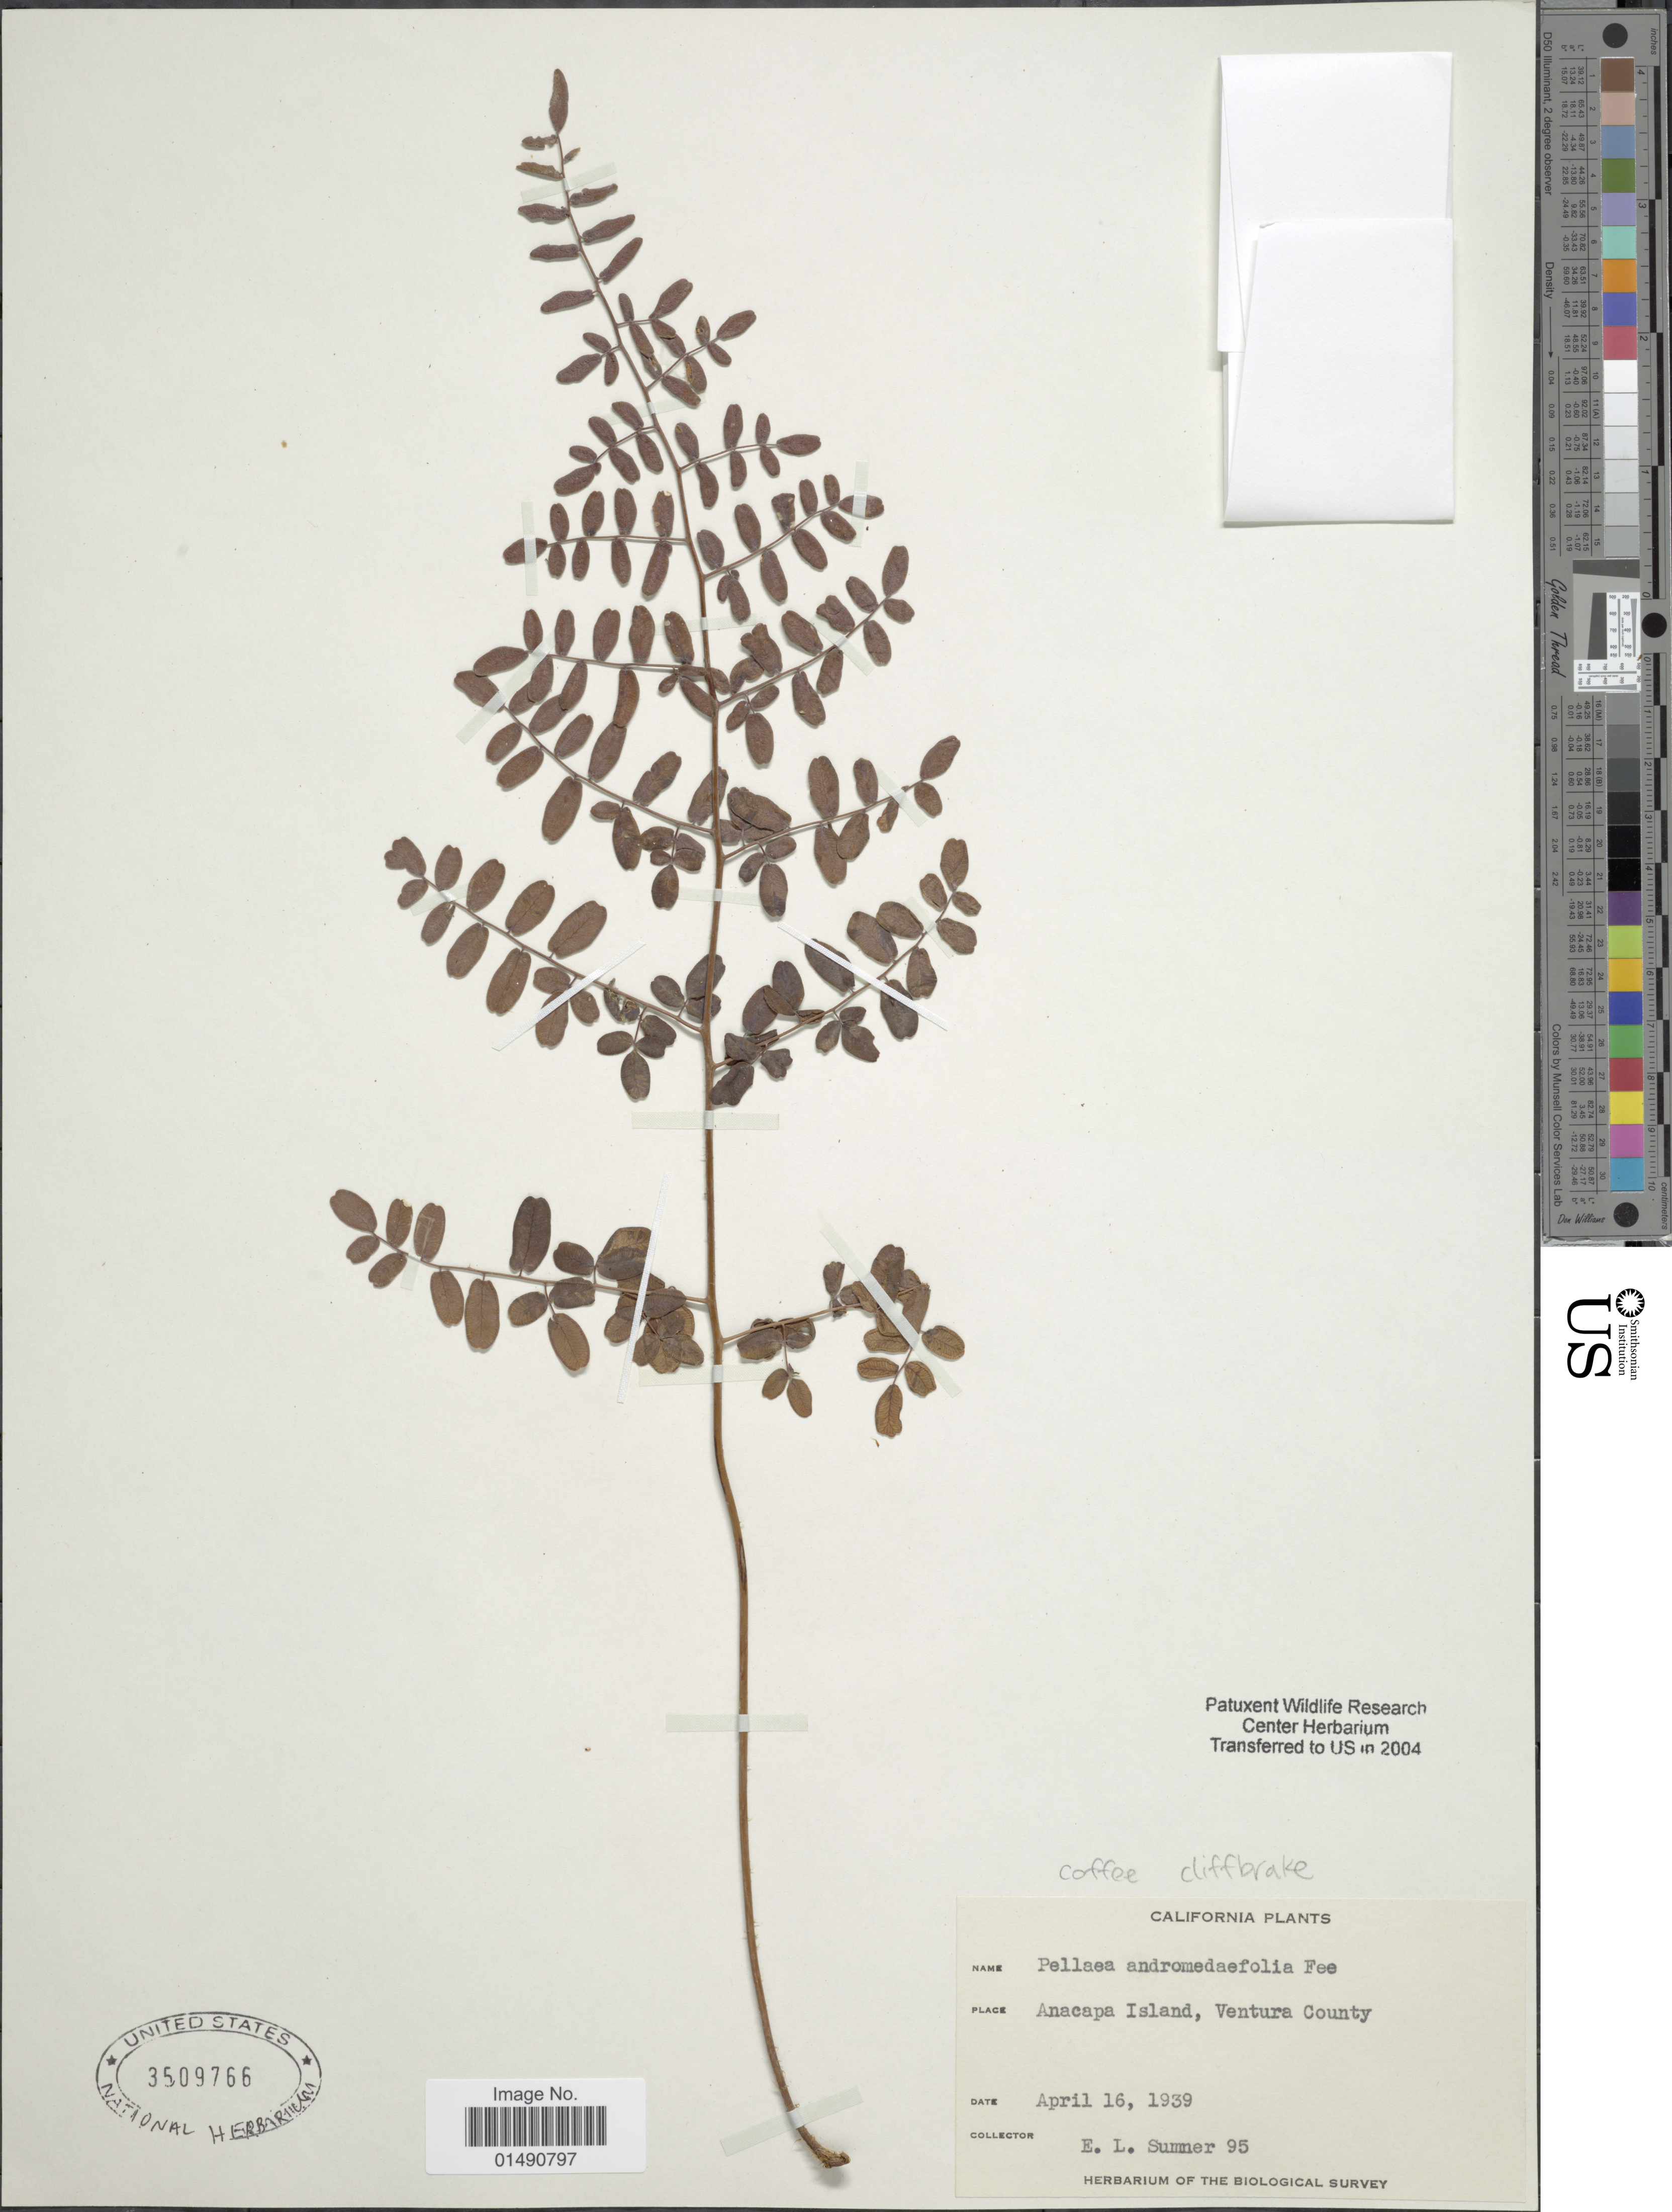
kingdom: Plantae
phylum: Tracheophyta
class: Polypodiopsida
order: Polypodiales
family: Pteridaceae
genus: Pellaea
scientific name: Pellaea andromedifolia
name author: (Kaulf.) Fée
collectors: E. Sumner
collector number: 95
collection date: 1939-04-16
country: United States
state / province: California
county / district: Ventura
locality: Anacapa Island, Ventura County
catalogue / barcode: US 3509766